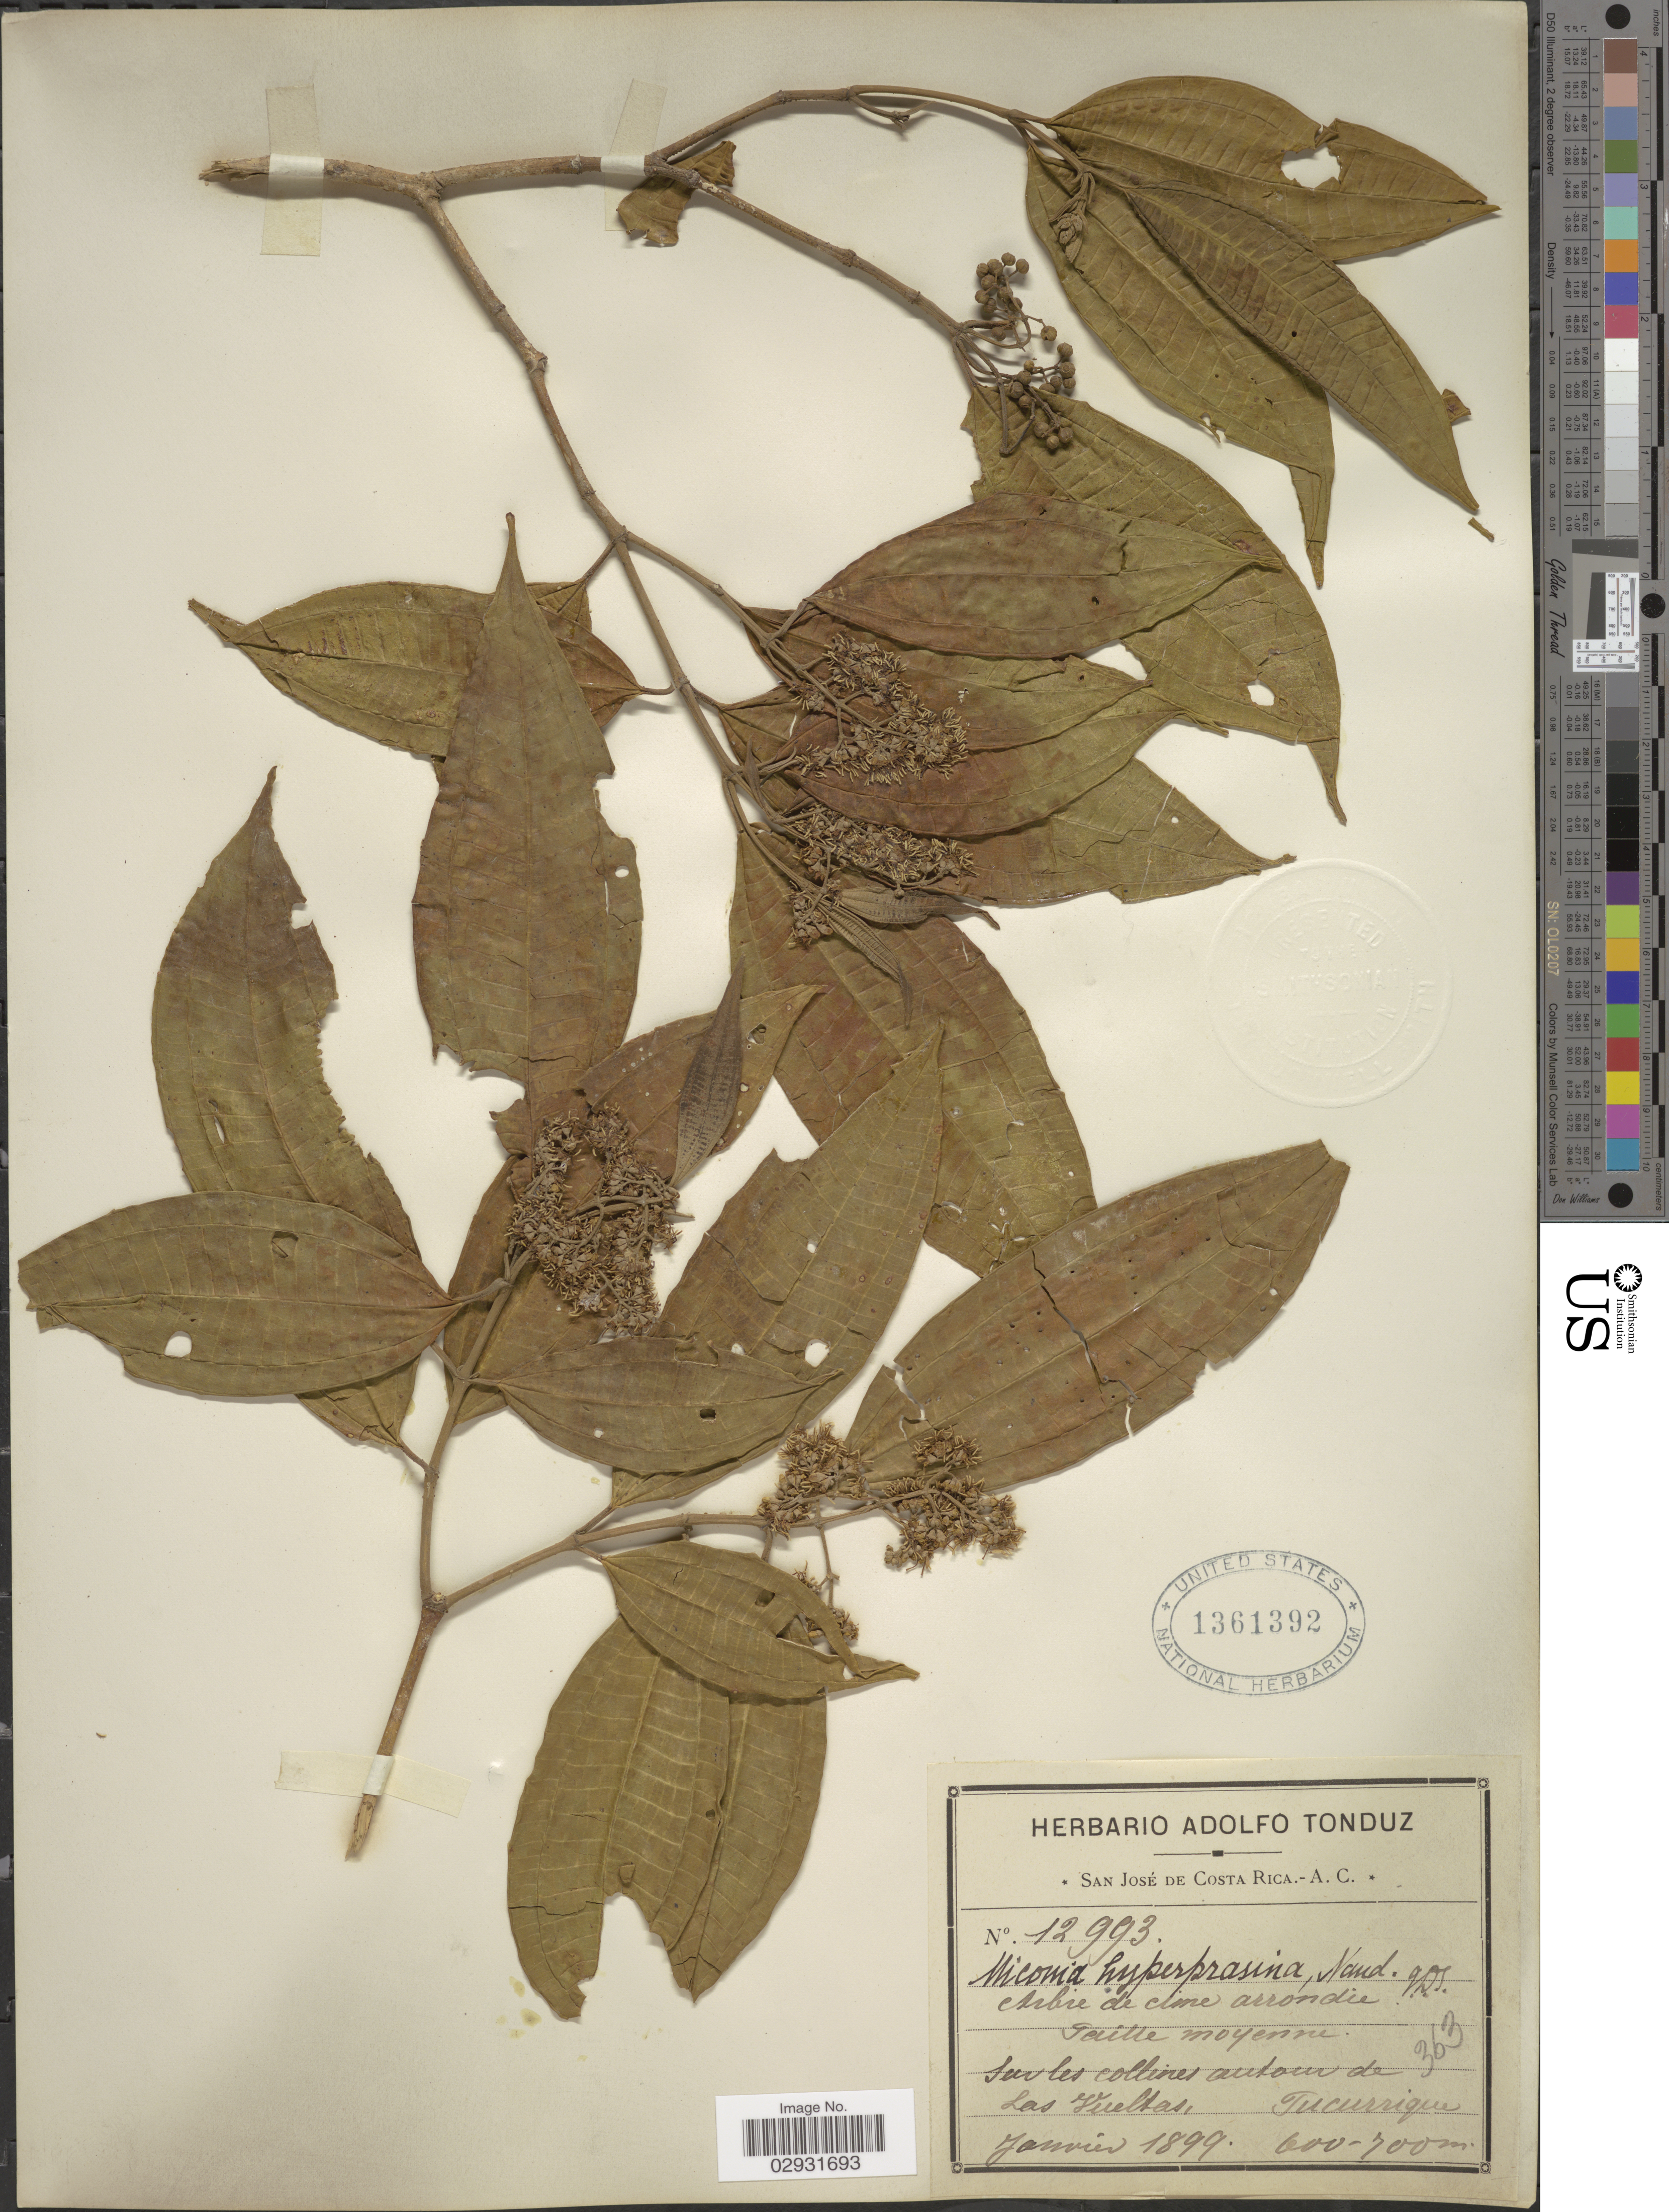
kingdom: Plantae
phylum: Tracheophyta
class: Magnoliopsida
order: Myrtales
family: Melastomataceae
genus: Miconia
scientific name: Miconia affinis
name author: DC.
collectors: ex Herb. Adolfo Tonduz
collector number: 12993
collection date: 1899-01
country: Costa Rica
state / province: San José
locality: San José de Costa Rica.- A.C. Savles collines autour de Las Vueltas, Tucurrique.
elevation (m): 600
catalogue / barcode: US 1361392